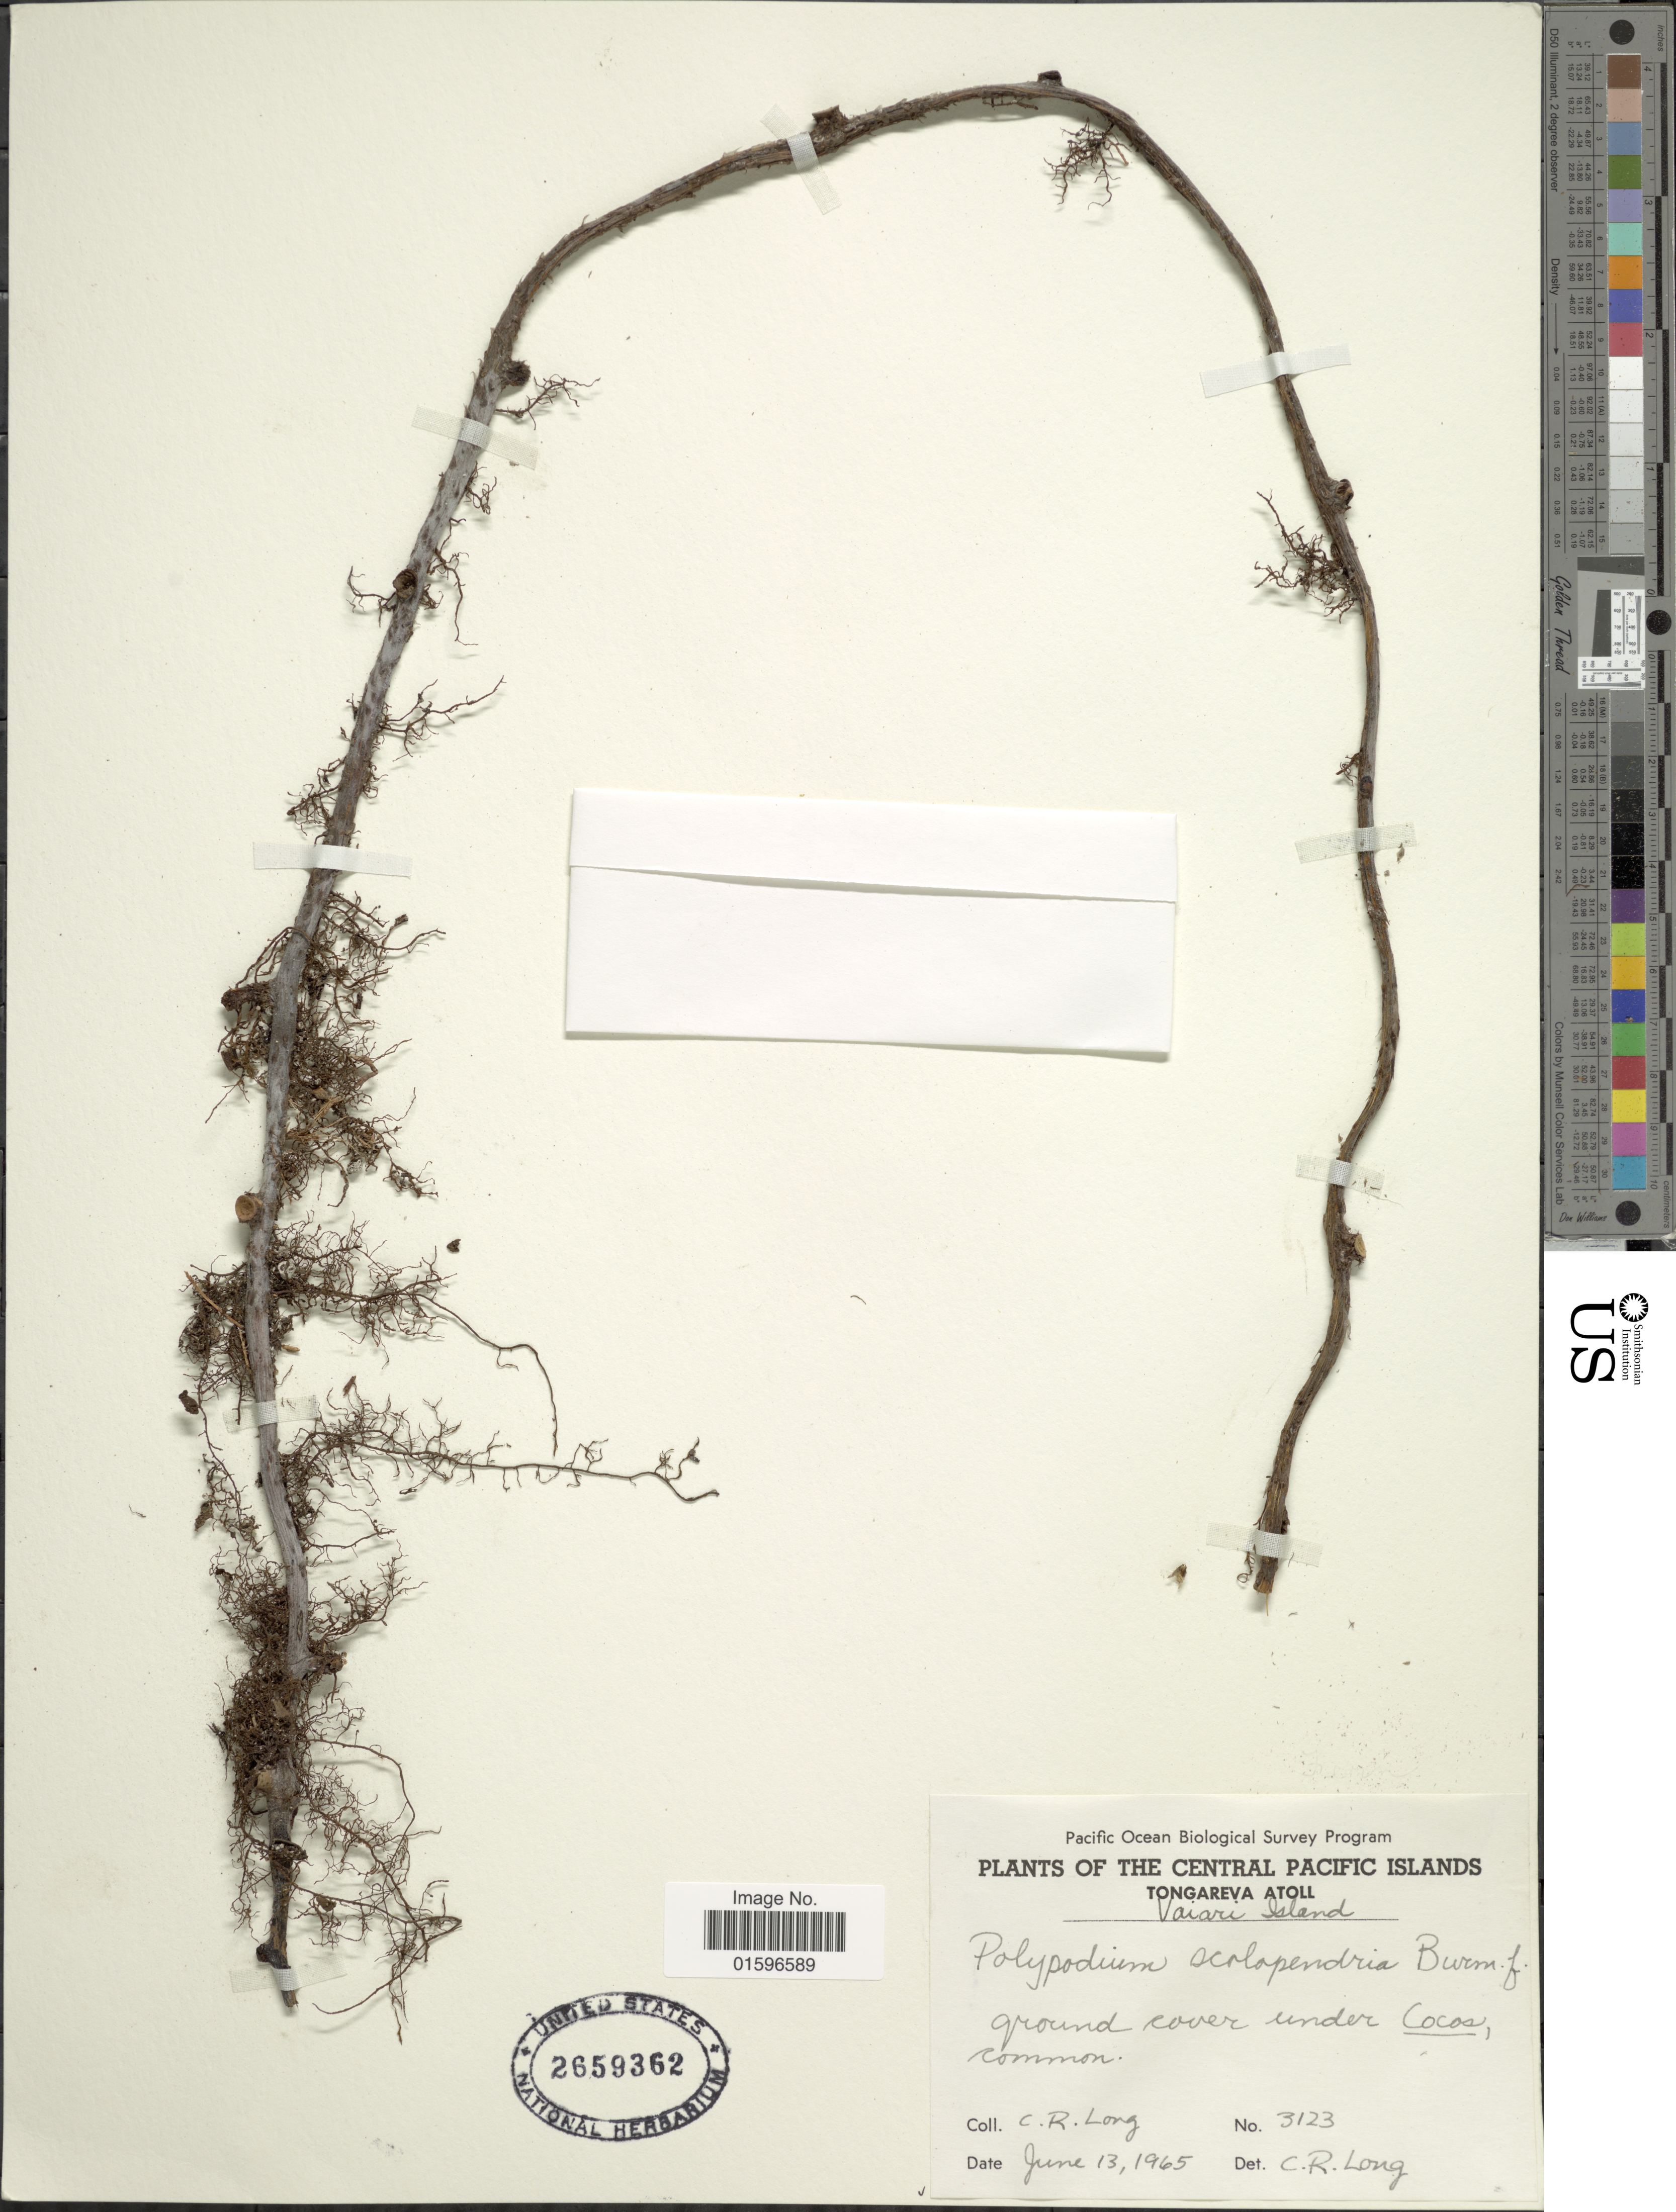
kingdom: Plantae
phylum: Tracheophyta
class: Polypodiopsida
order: Polypodiales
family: Polypodiaceae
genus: Polypodium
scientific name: Polypodium scolopendria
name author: Burm. f.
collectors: C. R. Long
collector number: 3123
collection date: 1965-06-13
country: Kiribati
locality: Central Pacific Islands, Tongareva Atoll, Vaiari Island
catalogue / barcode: US 2659362